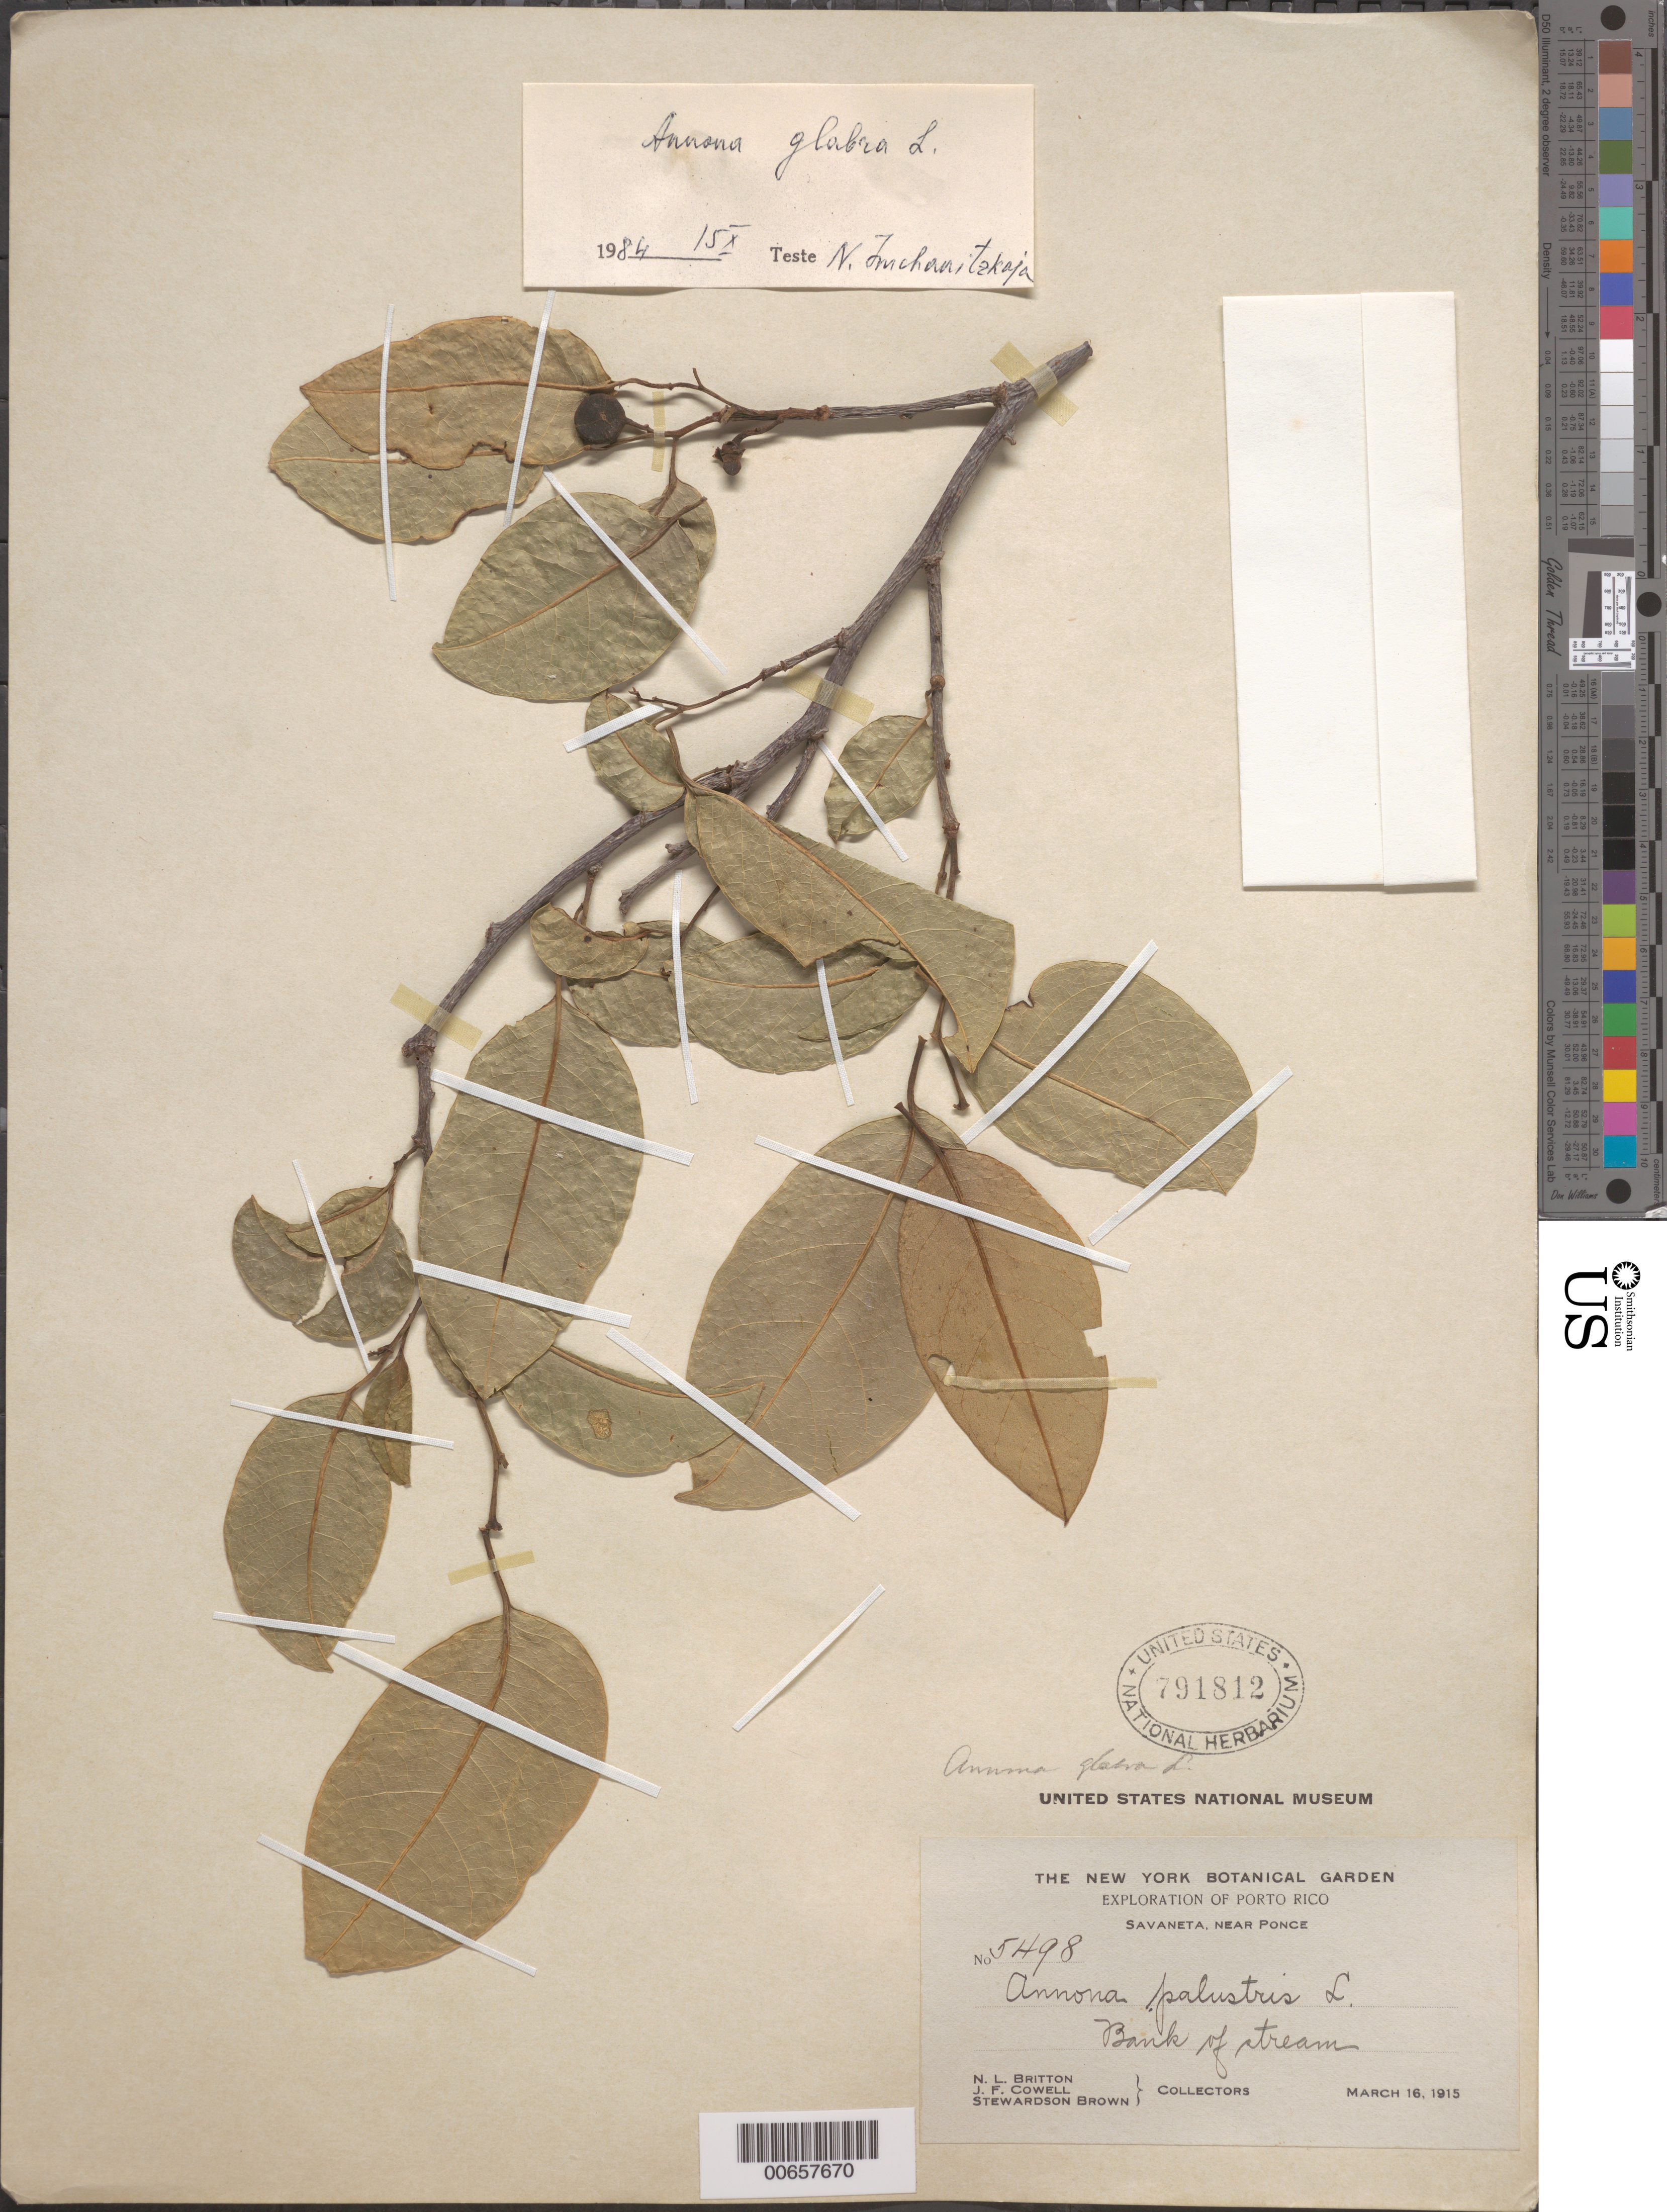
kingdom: Plantae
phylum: Tracheophyta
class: Magnoliopsida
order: Magnoliales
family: Annonaceae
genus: Annona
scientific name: Annona glabra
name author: L.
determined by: McChanitzkaja, N.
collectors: N. Britton, J. F. Cowell & S. Brown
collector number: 5498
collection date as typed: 16 Feb 1915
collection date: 1915-02-16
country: Puerto Rico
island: Greater Antilles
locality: Savaneta, near Ponce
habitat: Bank of stream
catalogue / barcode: US 791812